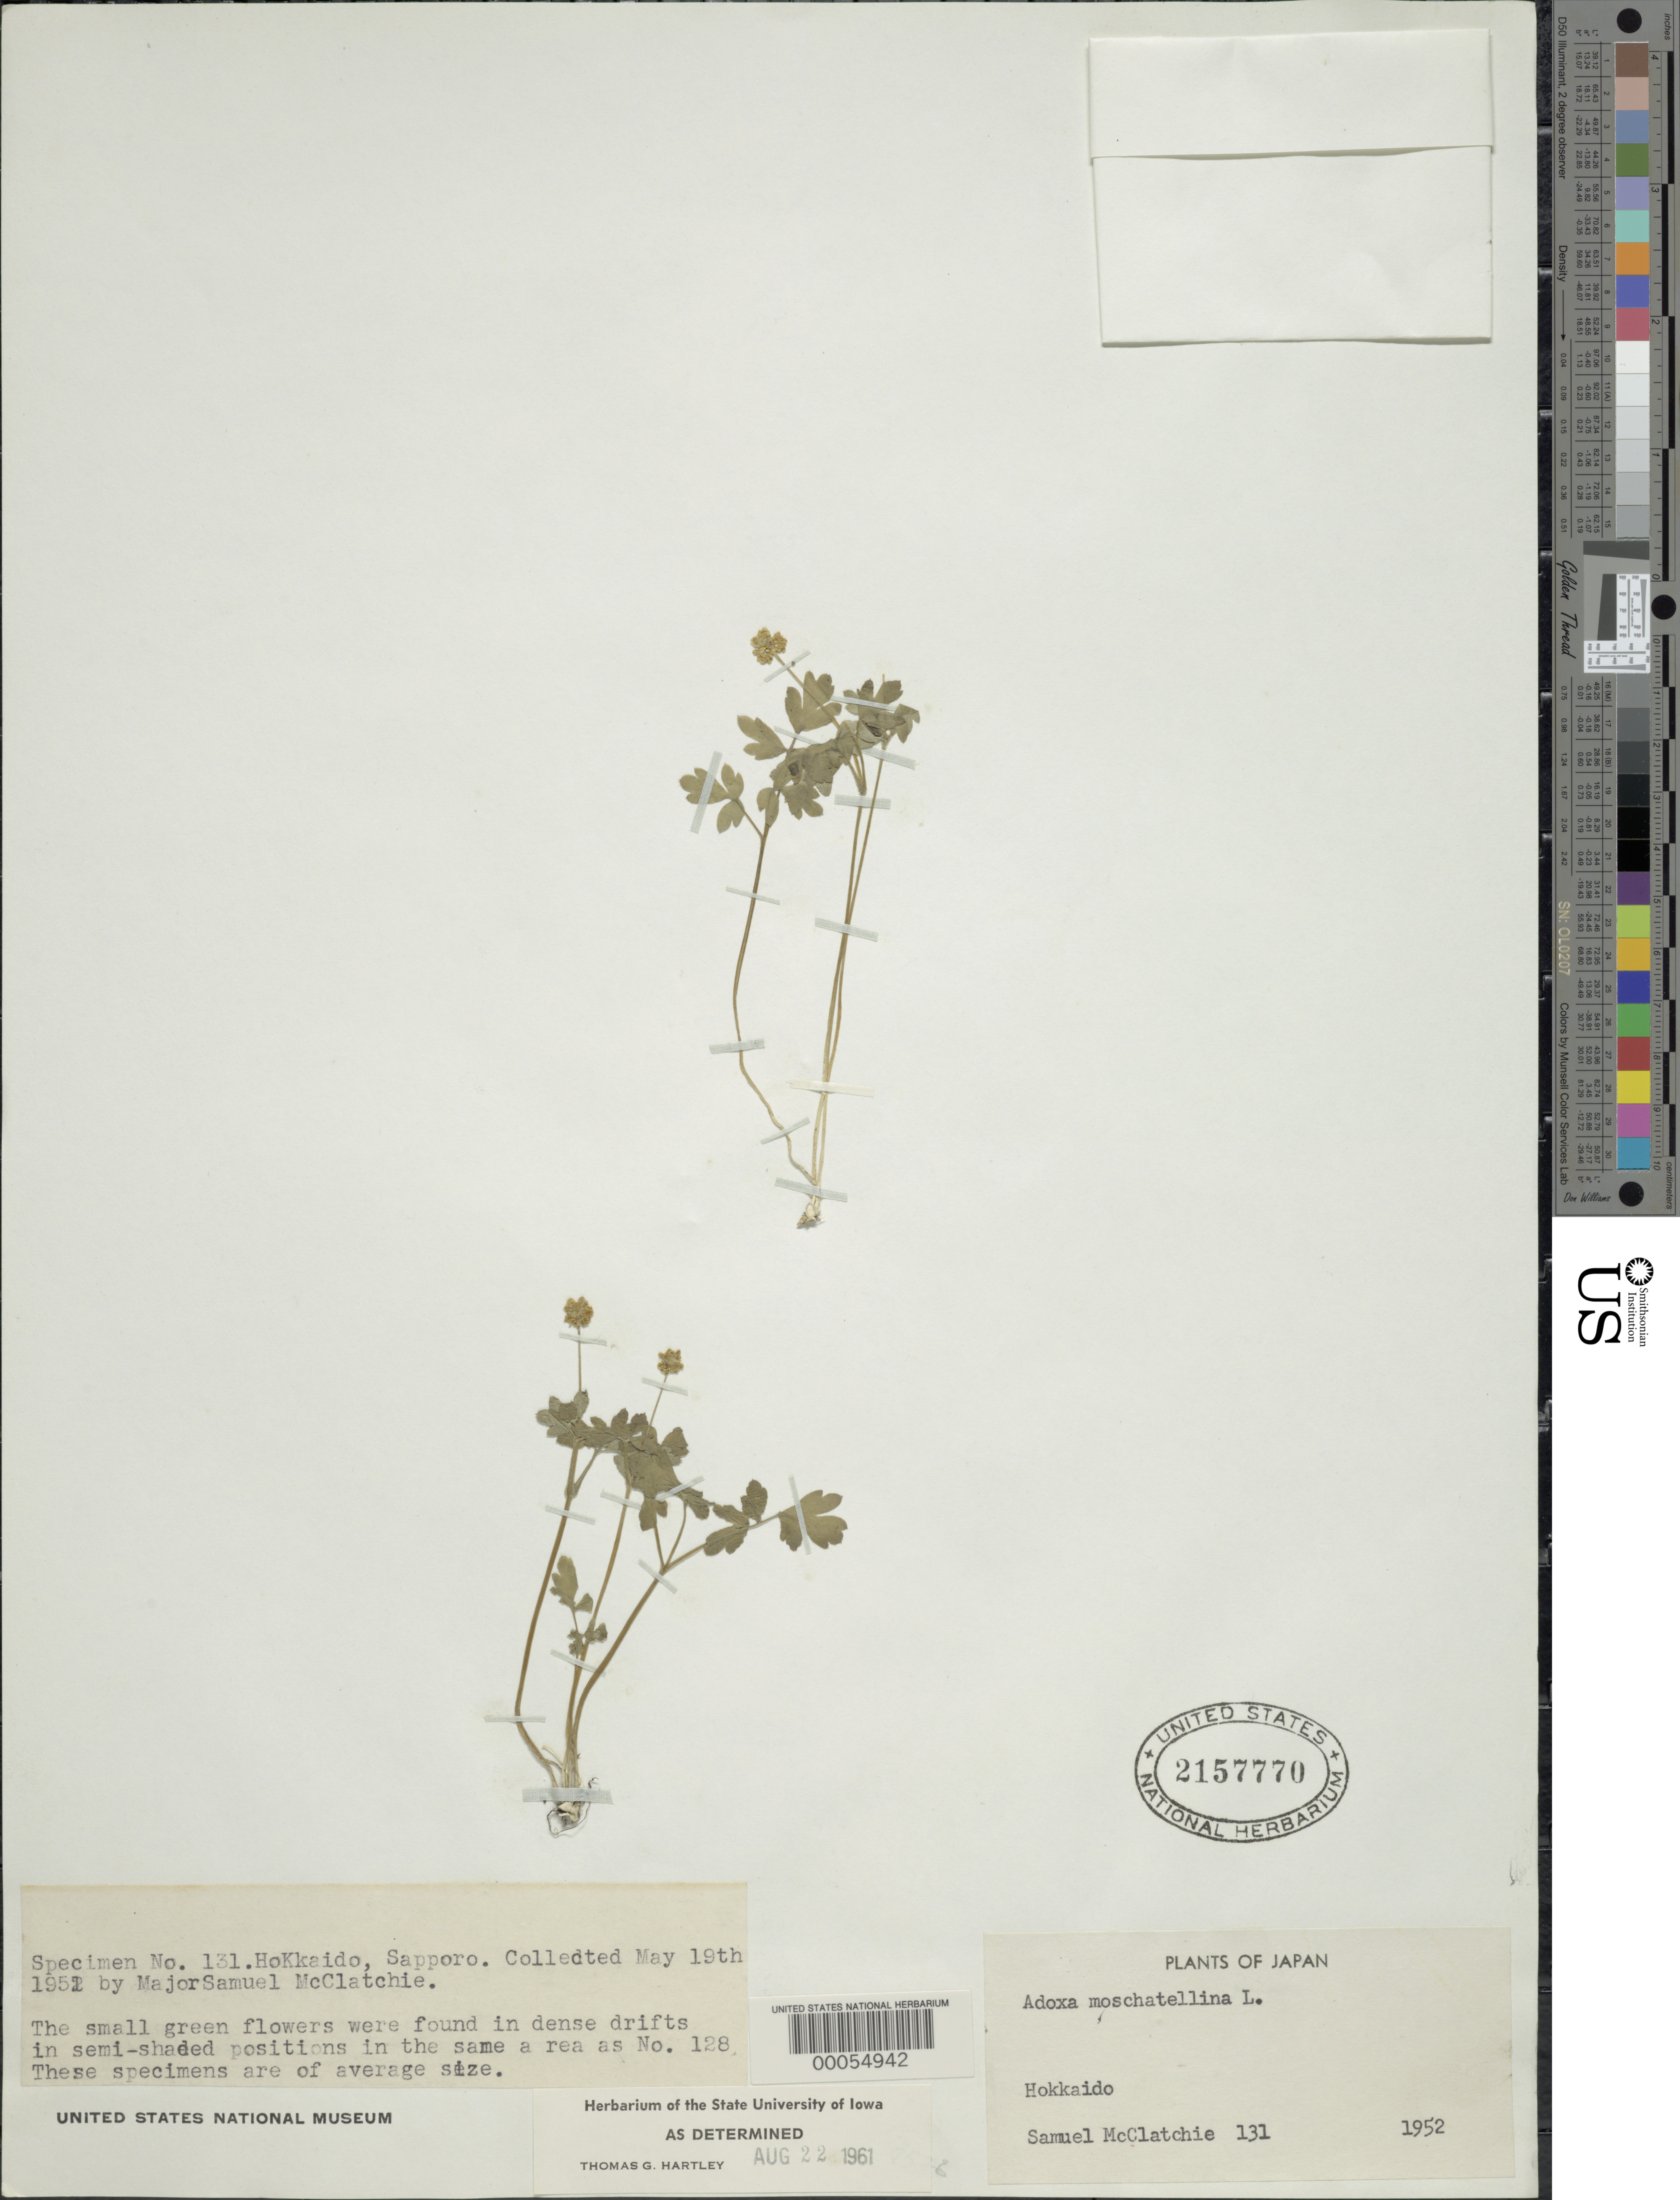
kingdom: Plantae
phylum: Tracheophyta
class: Magnoliopsida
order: Dipsacales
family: Viburnaceae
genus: Adoxa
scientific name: Adoxa moschatellina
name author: L.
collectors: S. McClatchie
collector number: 131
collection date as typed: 19 May 1952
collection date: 1952-05-19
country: Japan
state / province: Hokkaido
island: Hokkaido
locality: Sapporo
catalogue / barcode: US 2157770